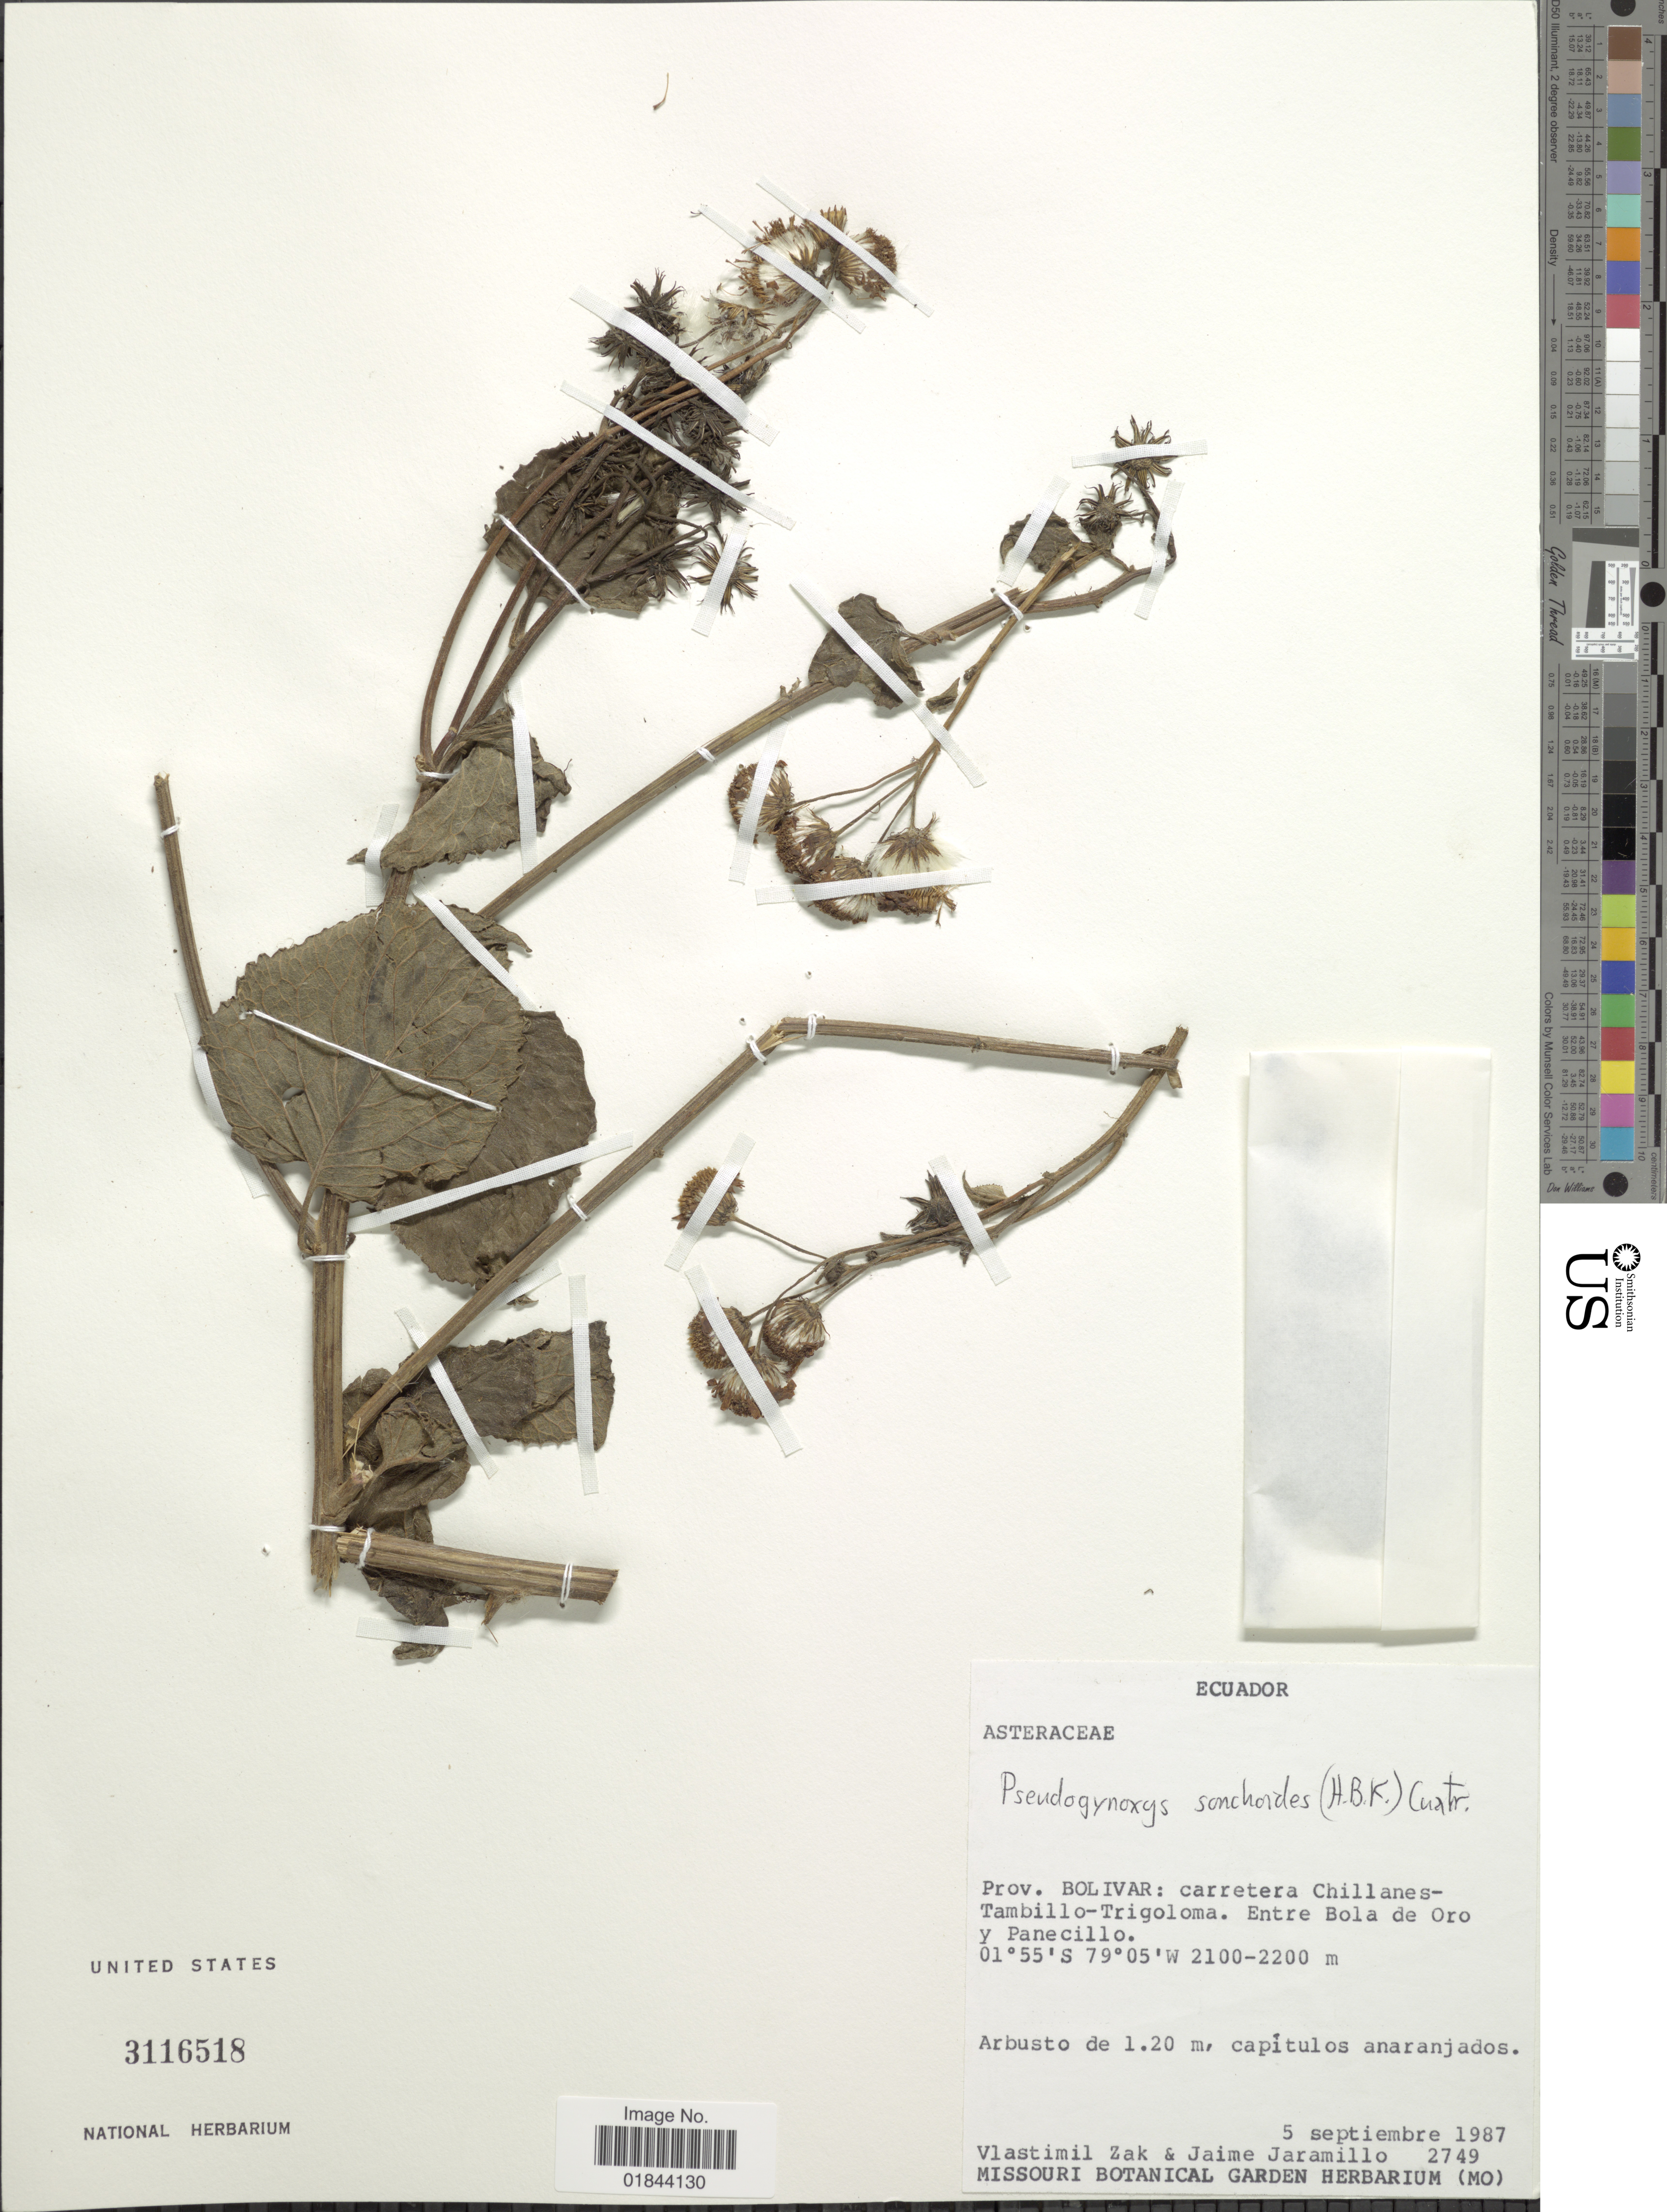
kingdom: Plantae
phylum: Tracheophyta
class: Magnoliopsida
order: Asterales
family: Asteraceae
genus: Pseudogynoxys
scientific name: Pseudogynoxys sonchoides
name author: (Kunth) Cuatrec.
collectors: V. Zak & J. Jaramillo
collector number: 2749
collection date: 1987-09-05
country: Ecuador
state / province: Bolívar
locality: Carretera Chillanes-Tambillo-Trigoloma. Entre Bola de Oro y Panecillo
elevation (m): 2100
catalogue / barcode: US 3116518